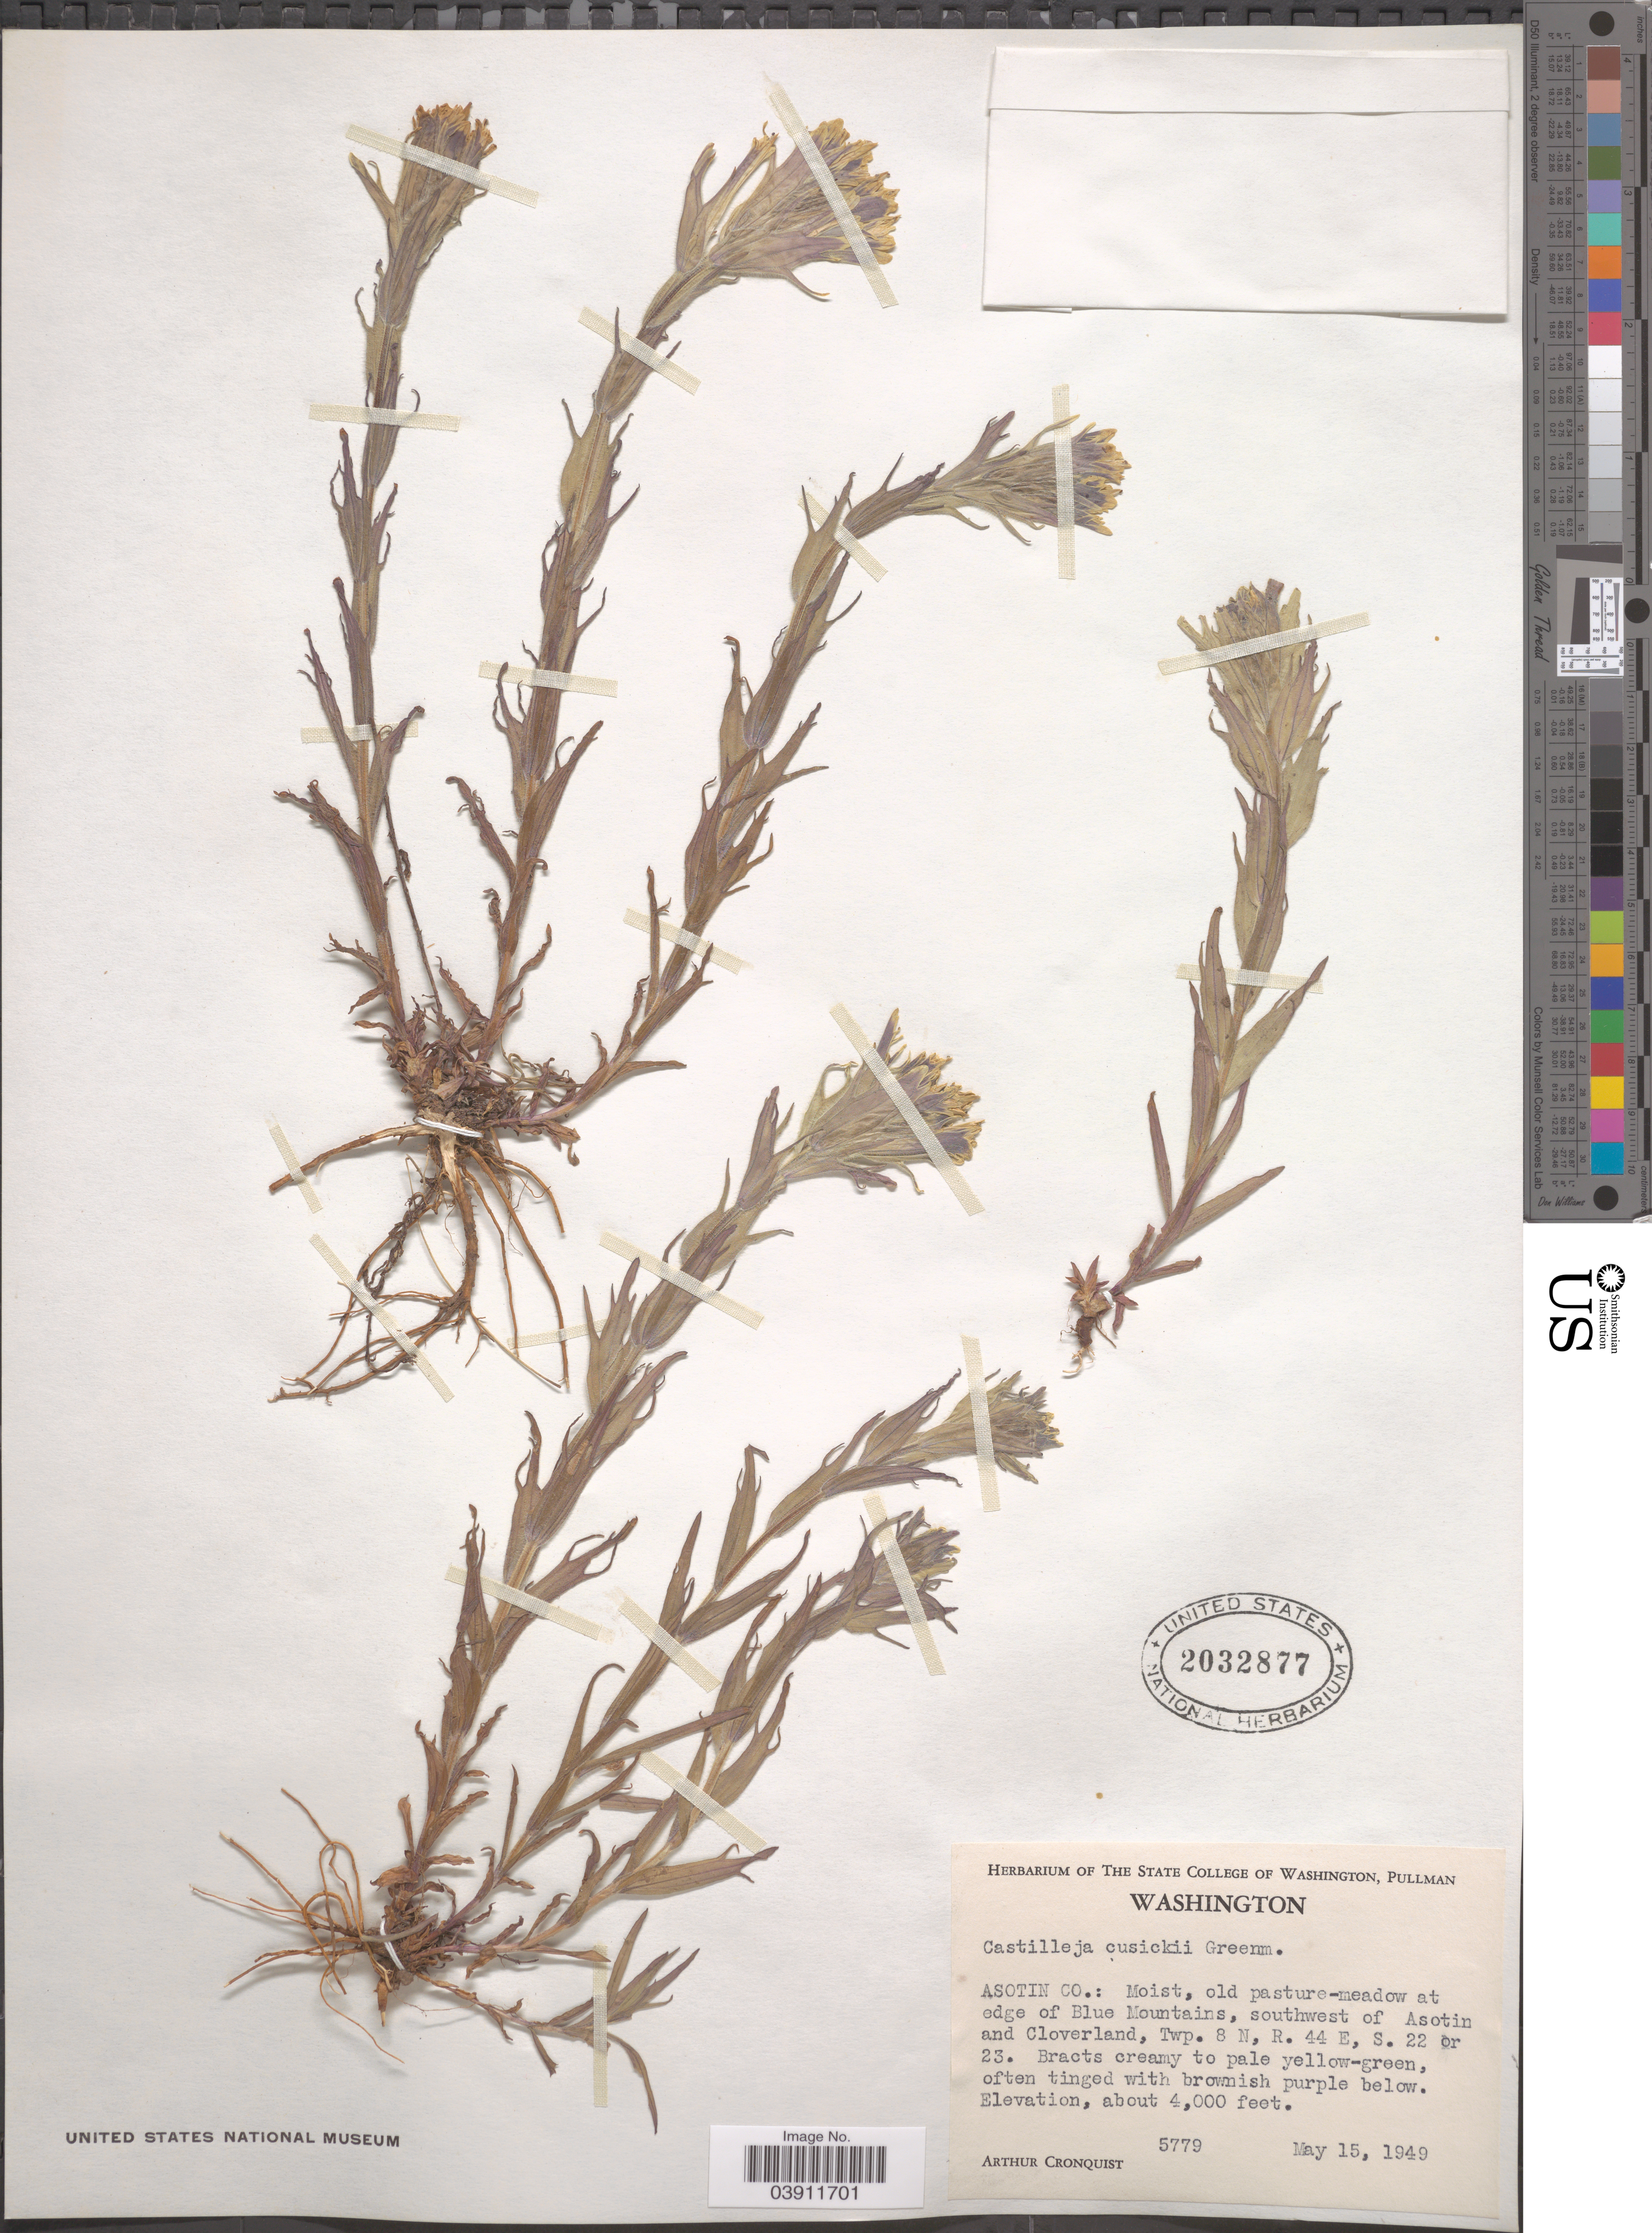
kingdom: Plantae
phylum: Tracheophyta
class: Magnoliopsida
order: Lamiales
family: Orobanchaceae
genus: Castilleja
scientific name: Castilleja cusickii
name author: Greenm.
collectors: A. J. Cronquist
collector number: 5779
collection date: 1949-05-15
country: United States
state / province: Washington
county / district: Asotin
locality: Asotin Co.: at edge of Blue Mountains, southwest of Asotin and Cloverland, Twp. 8 N, R. 44 E, S. 22 or 23.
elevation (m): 1219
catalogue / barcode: US 2032877